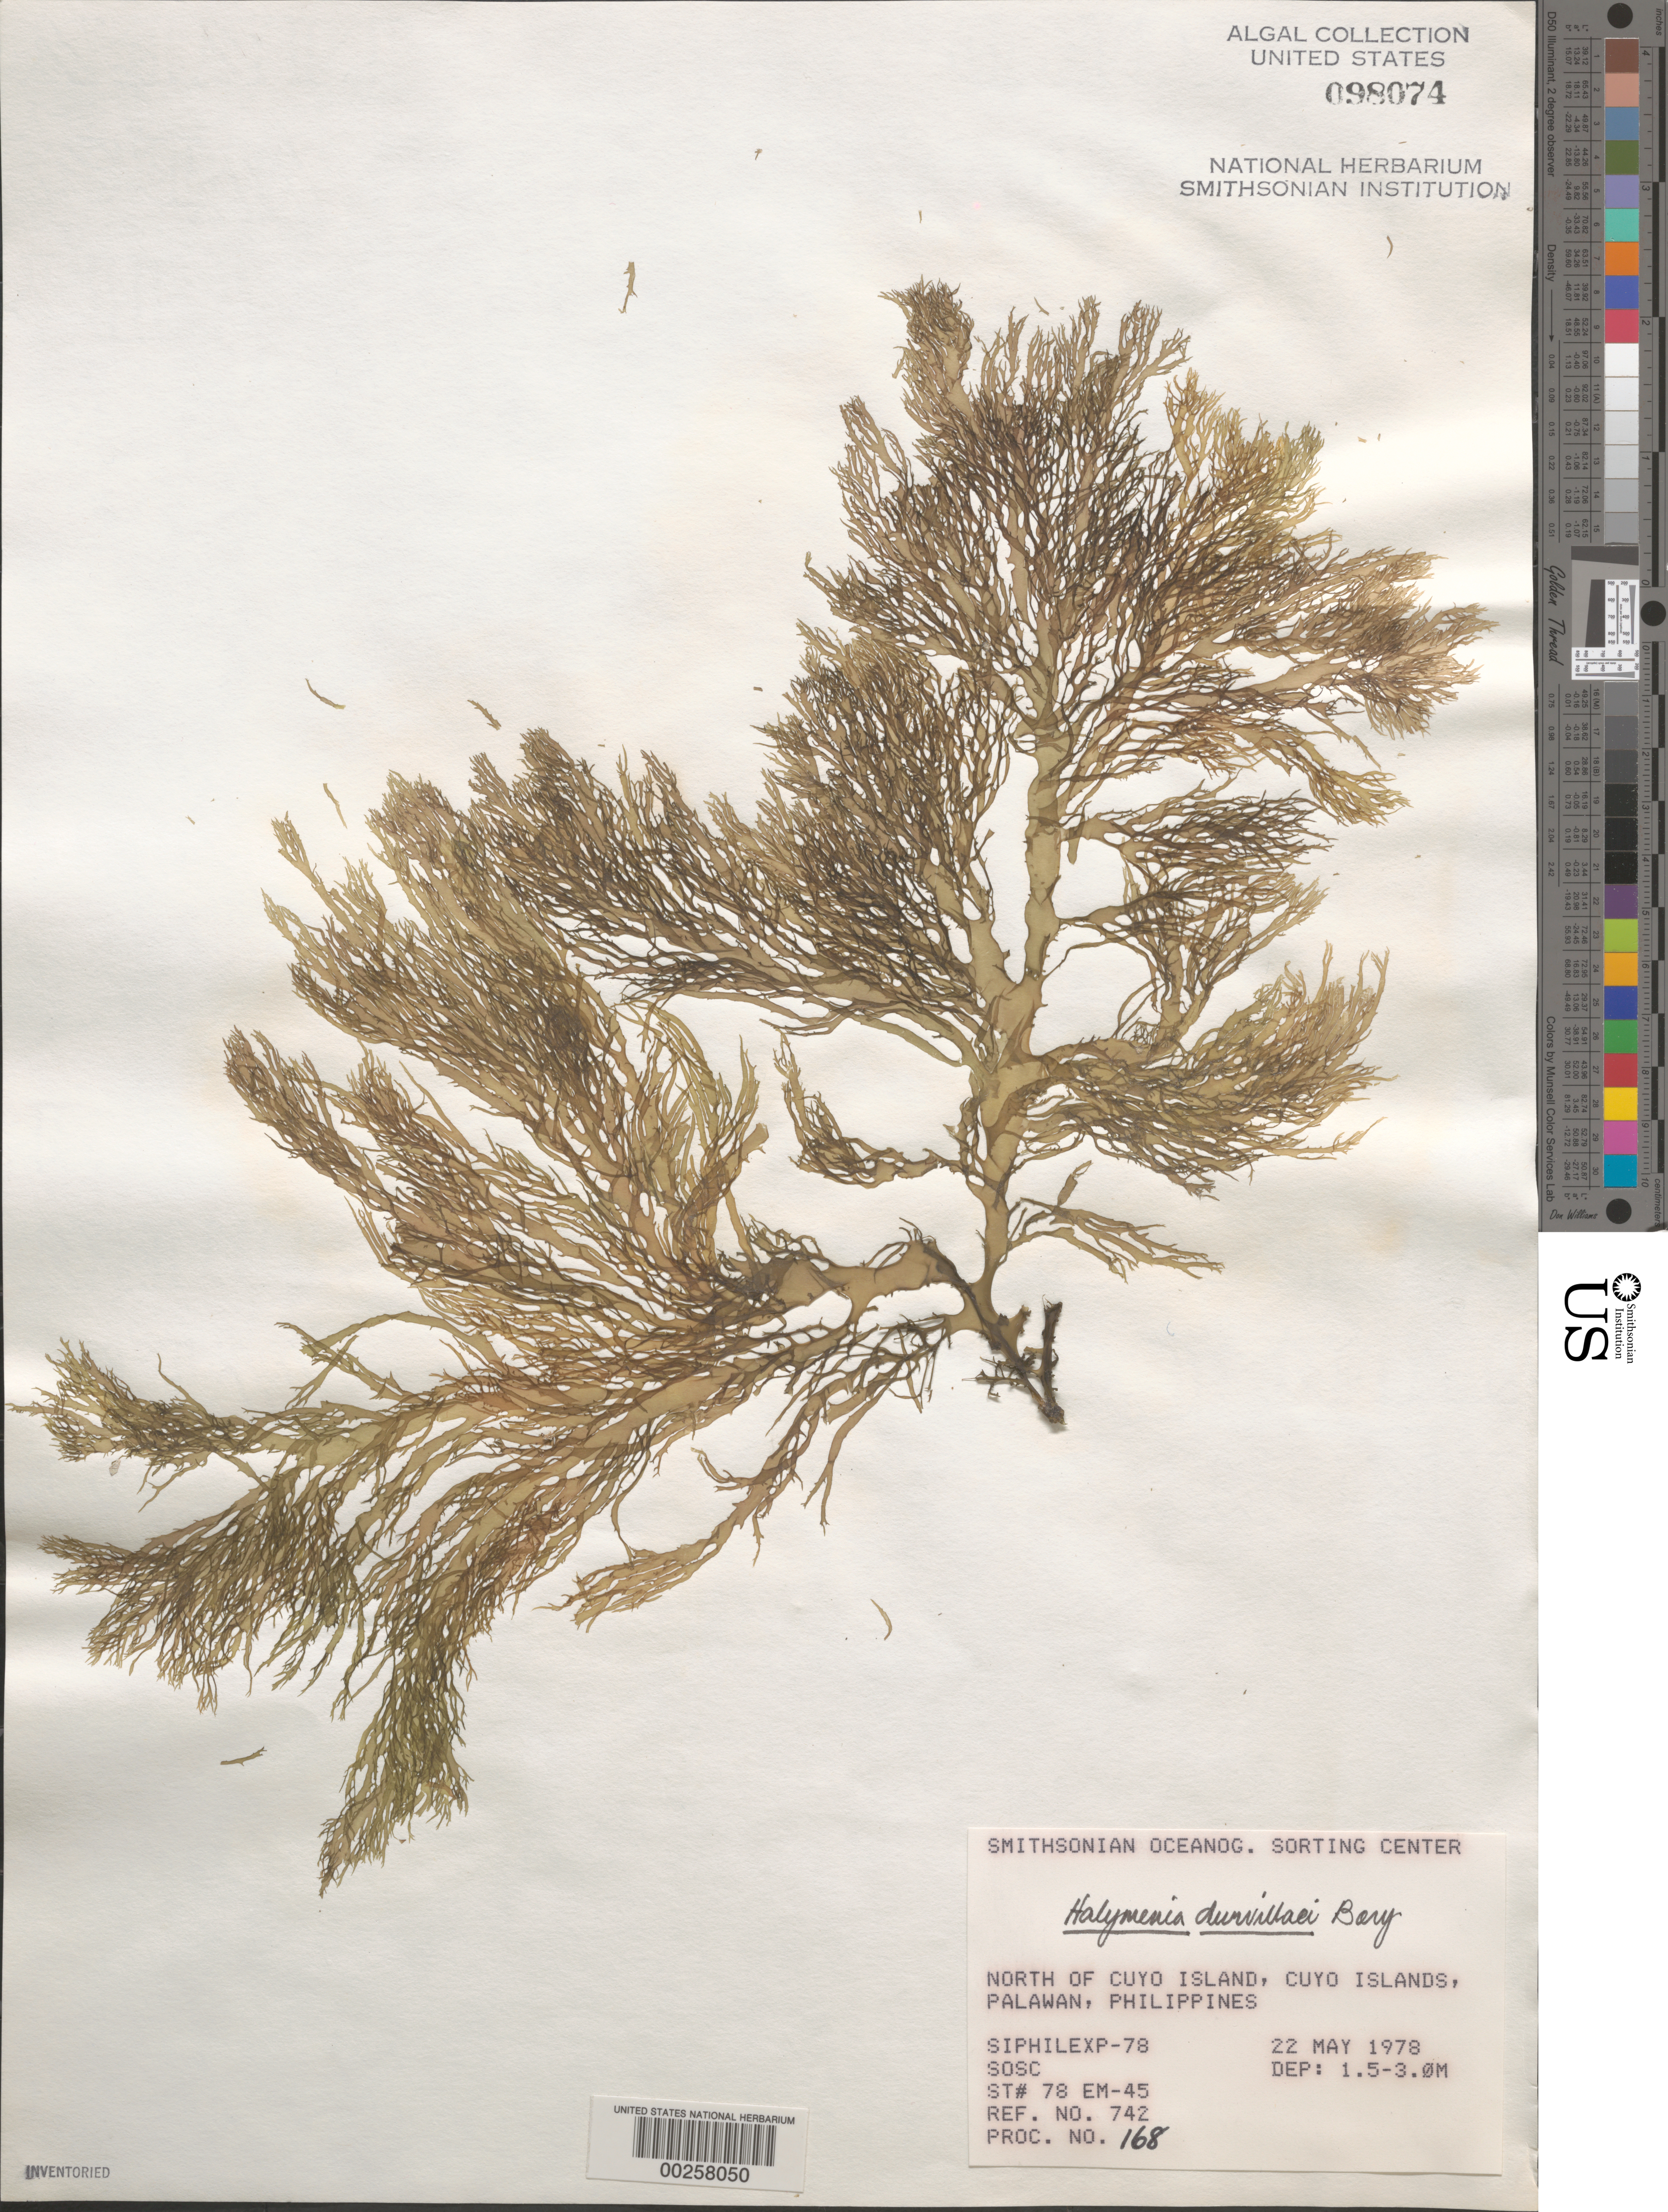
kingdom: Plantae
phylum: Rhodophyta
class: Florideophyceae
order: Halymeniales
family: Halymeniaceae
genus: Halymenia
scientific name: Halymenia durvillaei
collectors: SOSC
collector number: Station 78 Em-45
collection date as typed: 22 May 1978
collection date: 1978-05-22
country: Philippines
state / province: Mimaropa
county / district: Palawan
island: Cuyo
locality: North of Cuyo Island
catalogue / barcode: US 98074